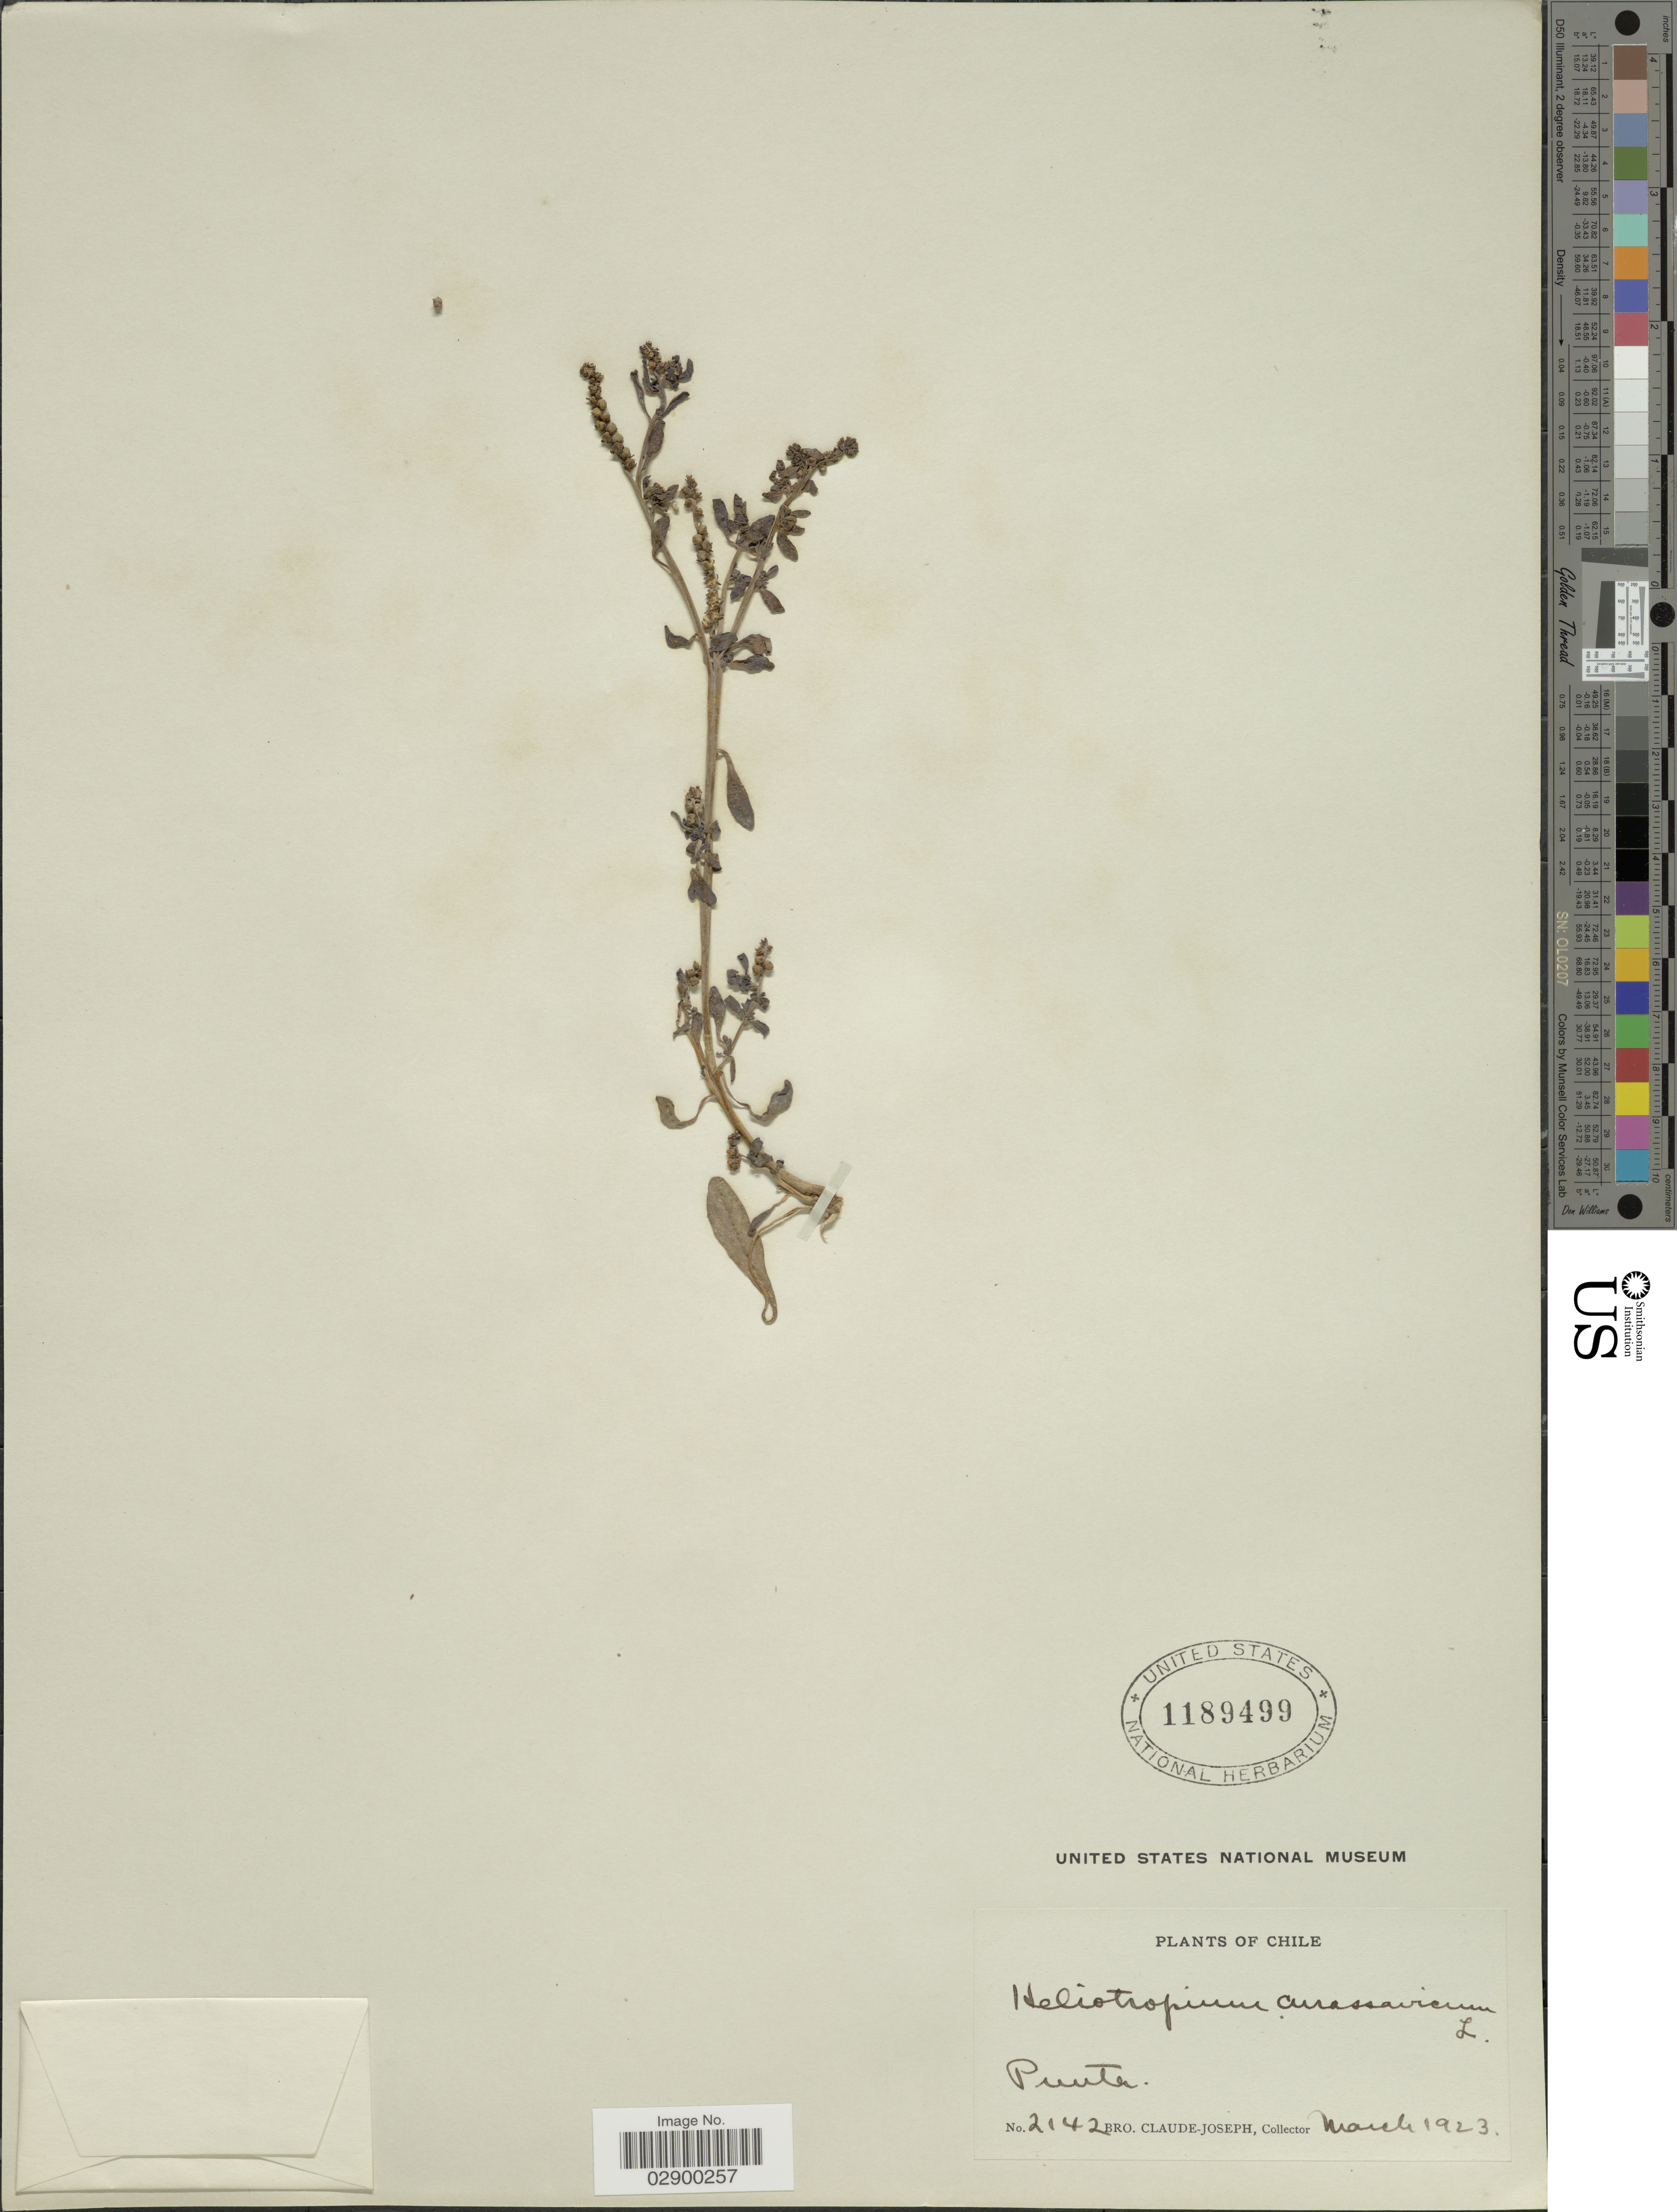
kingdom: Plantae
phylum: Tracheophyta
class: Magnoliopsida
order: Boraginales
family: Heliotropiaceae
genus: Heliotropium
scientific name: Heliotropium curassavicum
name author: L.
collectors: Bro. Claude-Joseph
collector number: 2142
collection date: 1923-03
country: Chile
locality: Punta.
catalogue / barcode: US 1189499